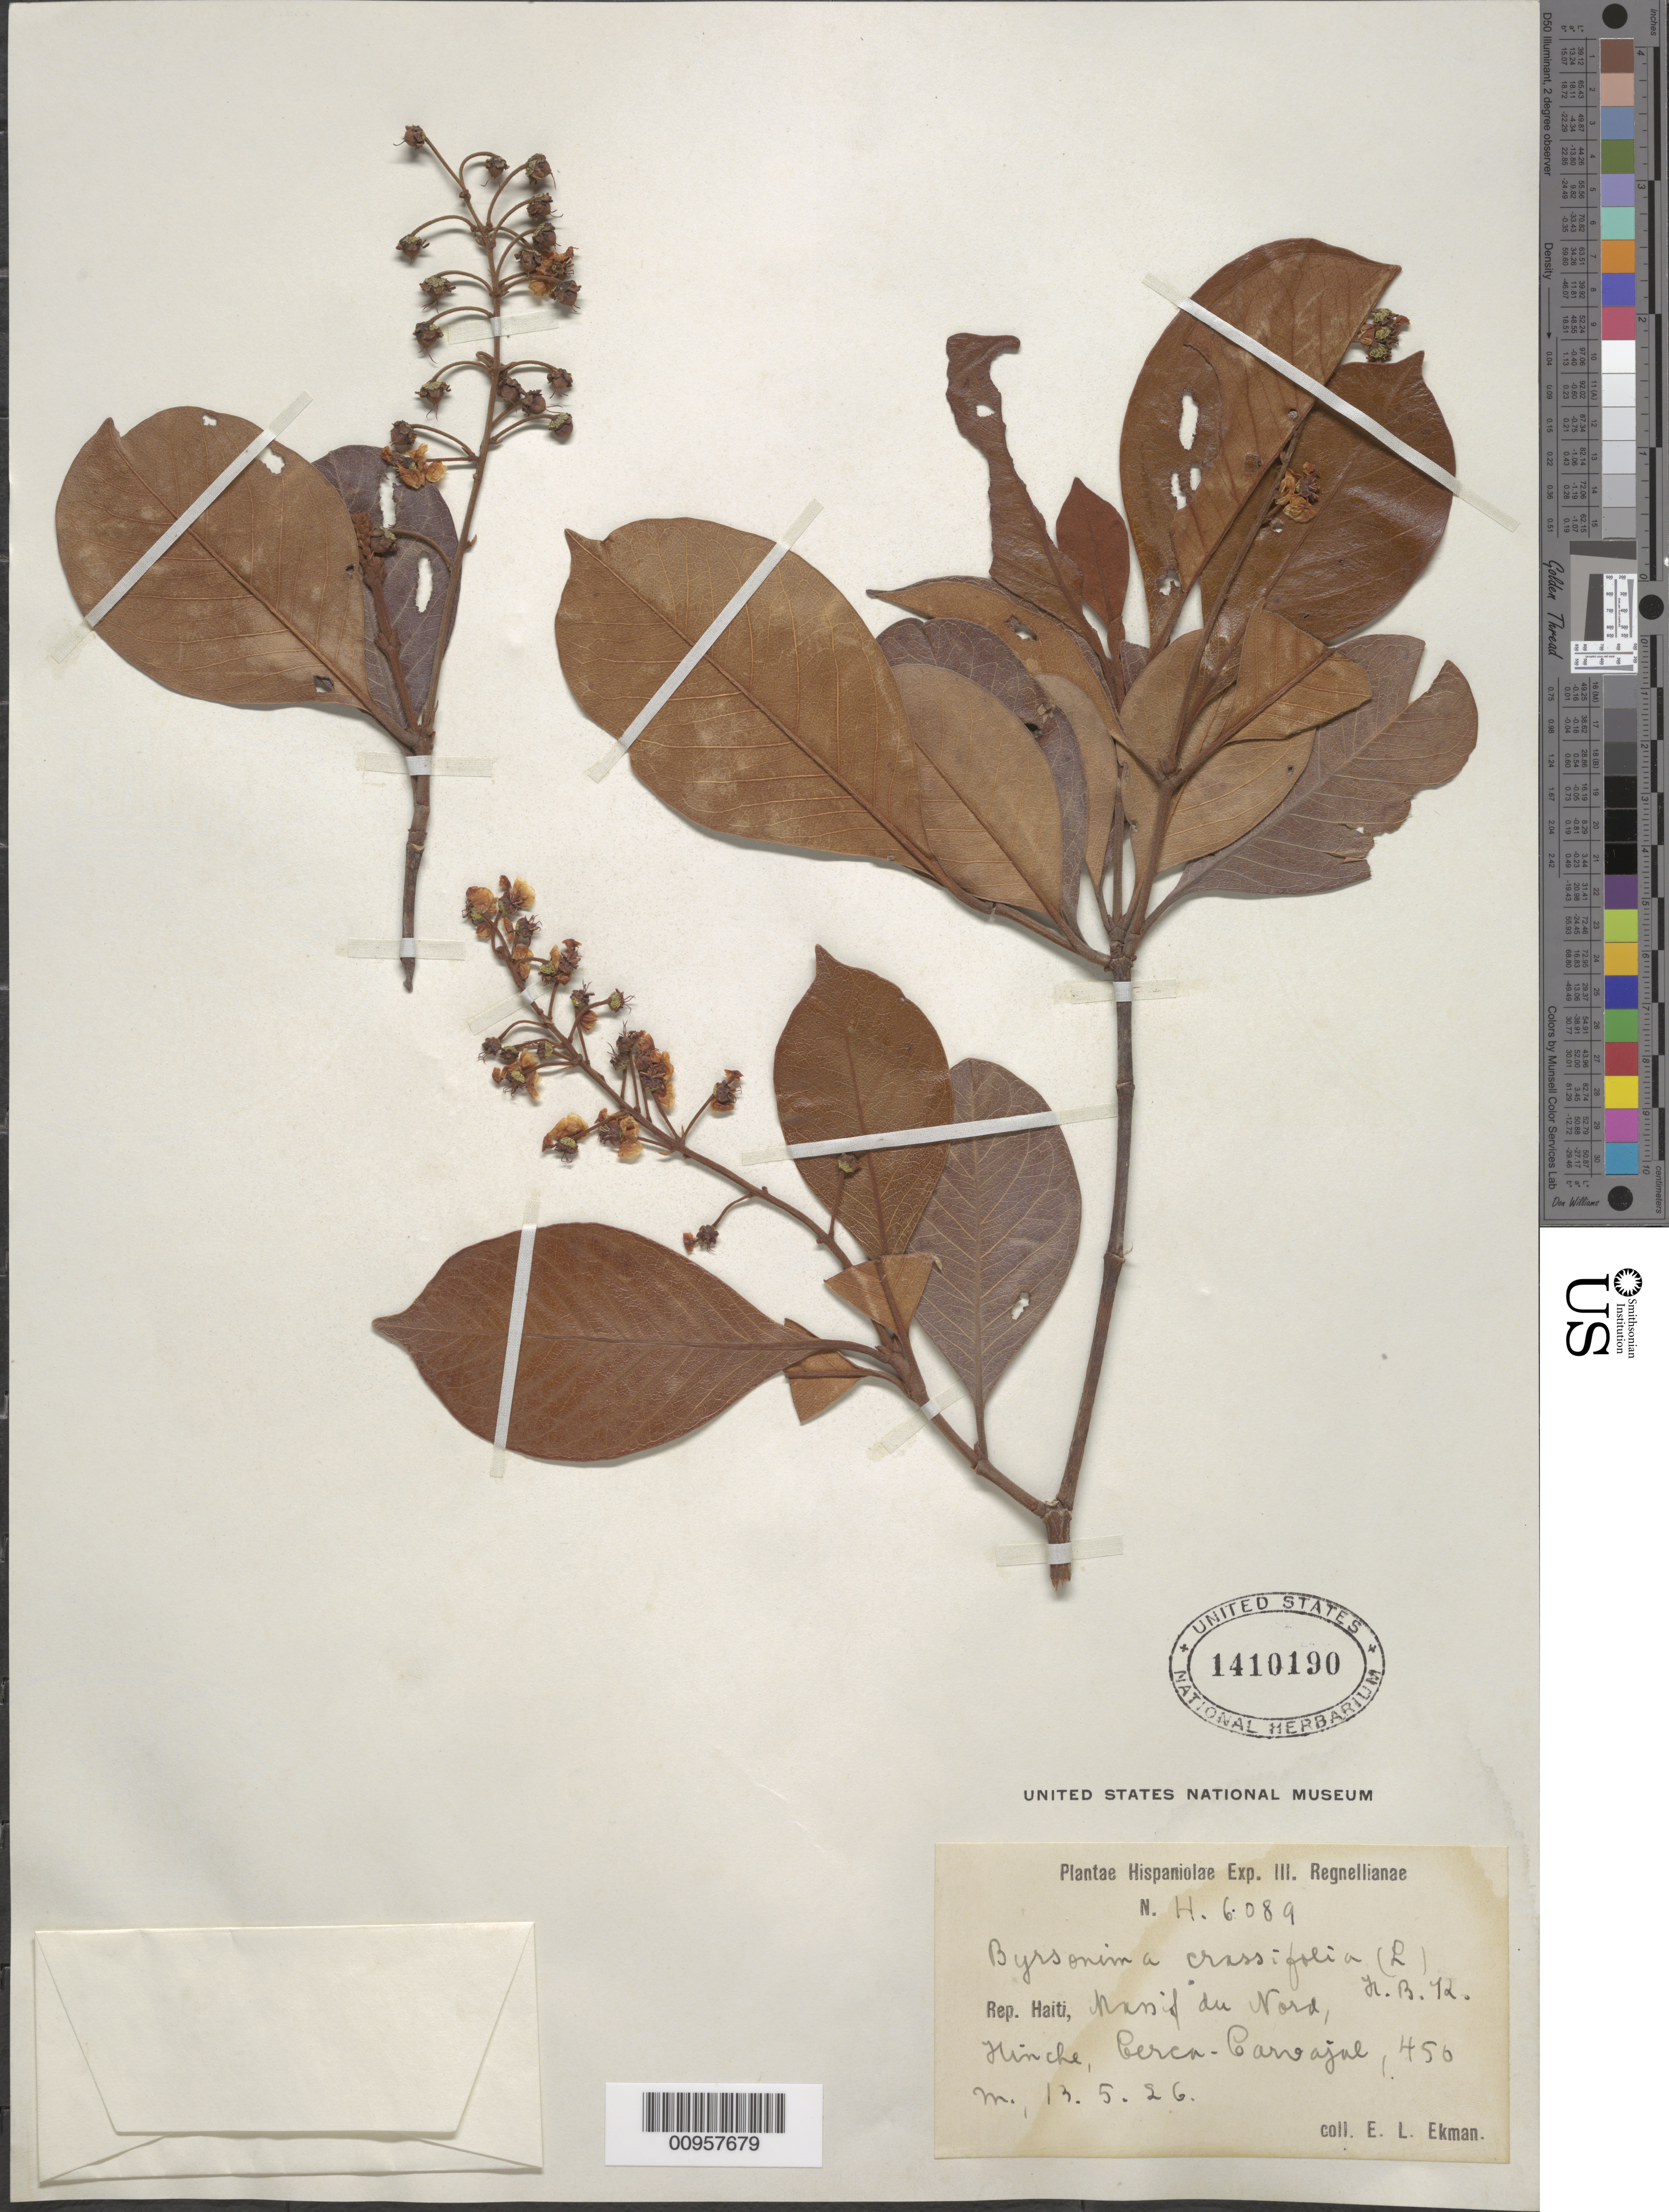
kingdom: Plantae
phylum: Tracheophyta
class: Magnoliopsida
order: Malpighiales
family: Malpighiaceae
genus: Byrsonima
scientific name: Byrsonima crassifolia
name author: (L.) Kunth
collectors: E. L. Ekman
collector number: H 6089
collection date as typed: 13 May 1926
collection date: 1926-05-13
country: Haiti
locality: Massif du Nord, Hinche, Cerca "Careajne"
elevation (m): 450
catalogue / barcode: US 1410190